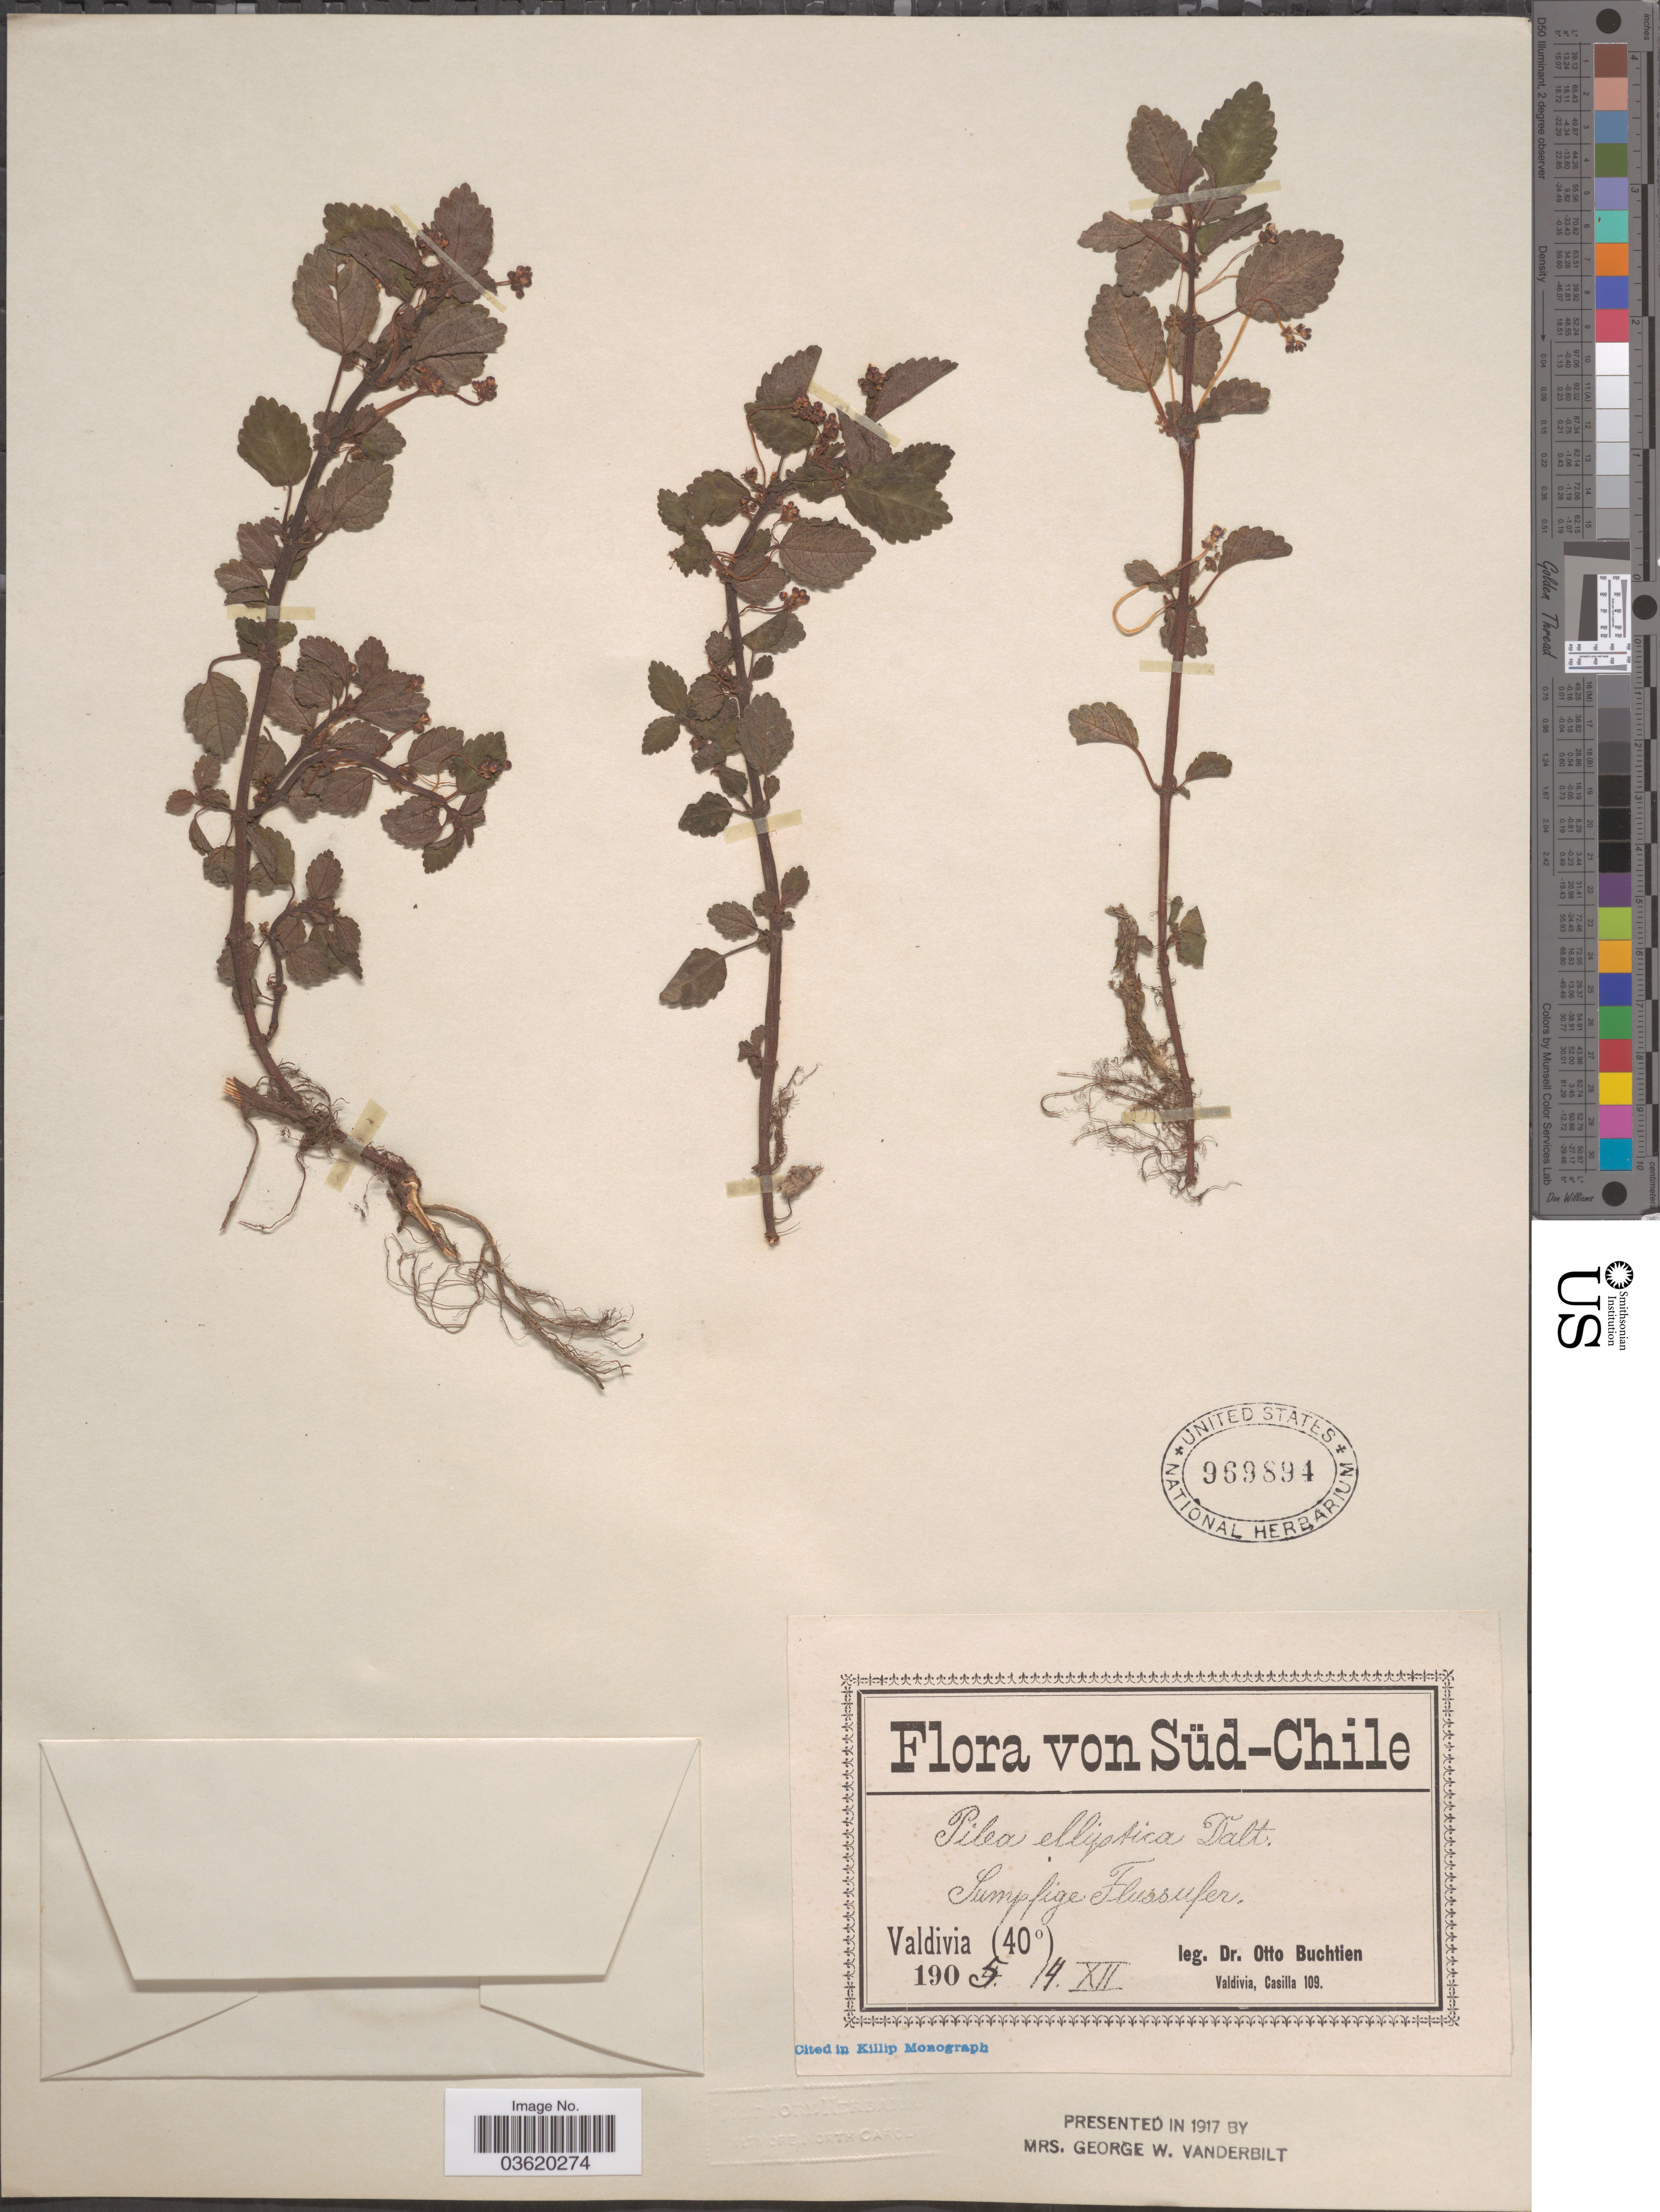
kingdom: Plantae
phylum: Tracheophyta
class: Magnoliopsida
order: Rosales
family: Urticaceae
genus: Pilea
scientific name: Pilea elliptica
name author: Hook. f.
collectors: O. Buchtien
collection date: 1905-07-14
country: Chile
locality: Süd-Chile. Valdivia (40°).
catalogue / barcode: US 969894